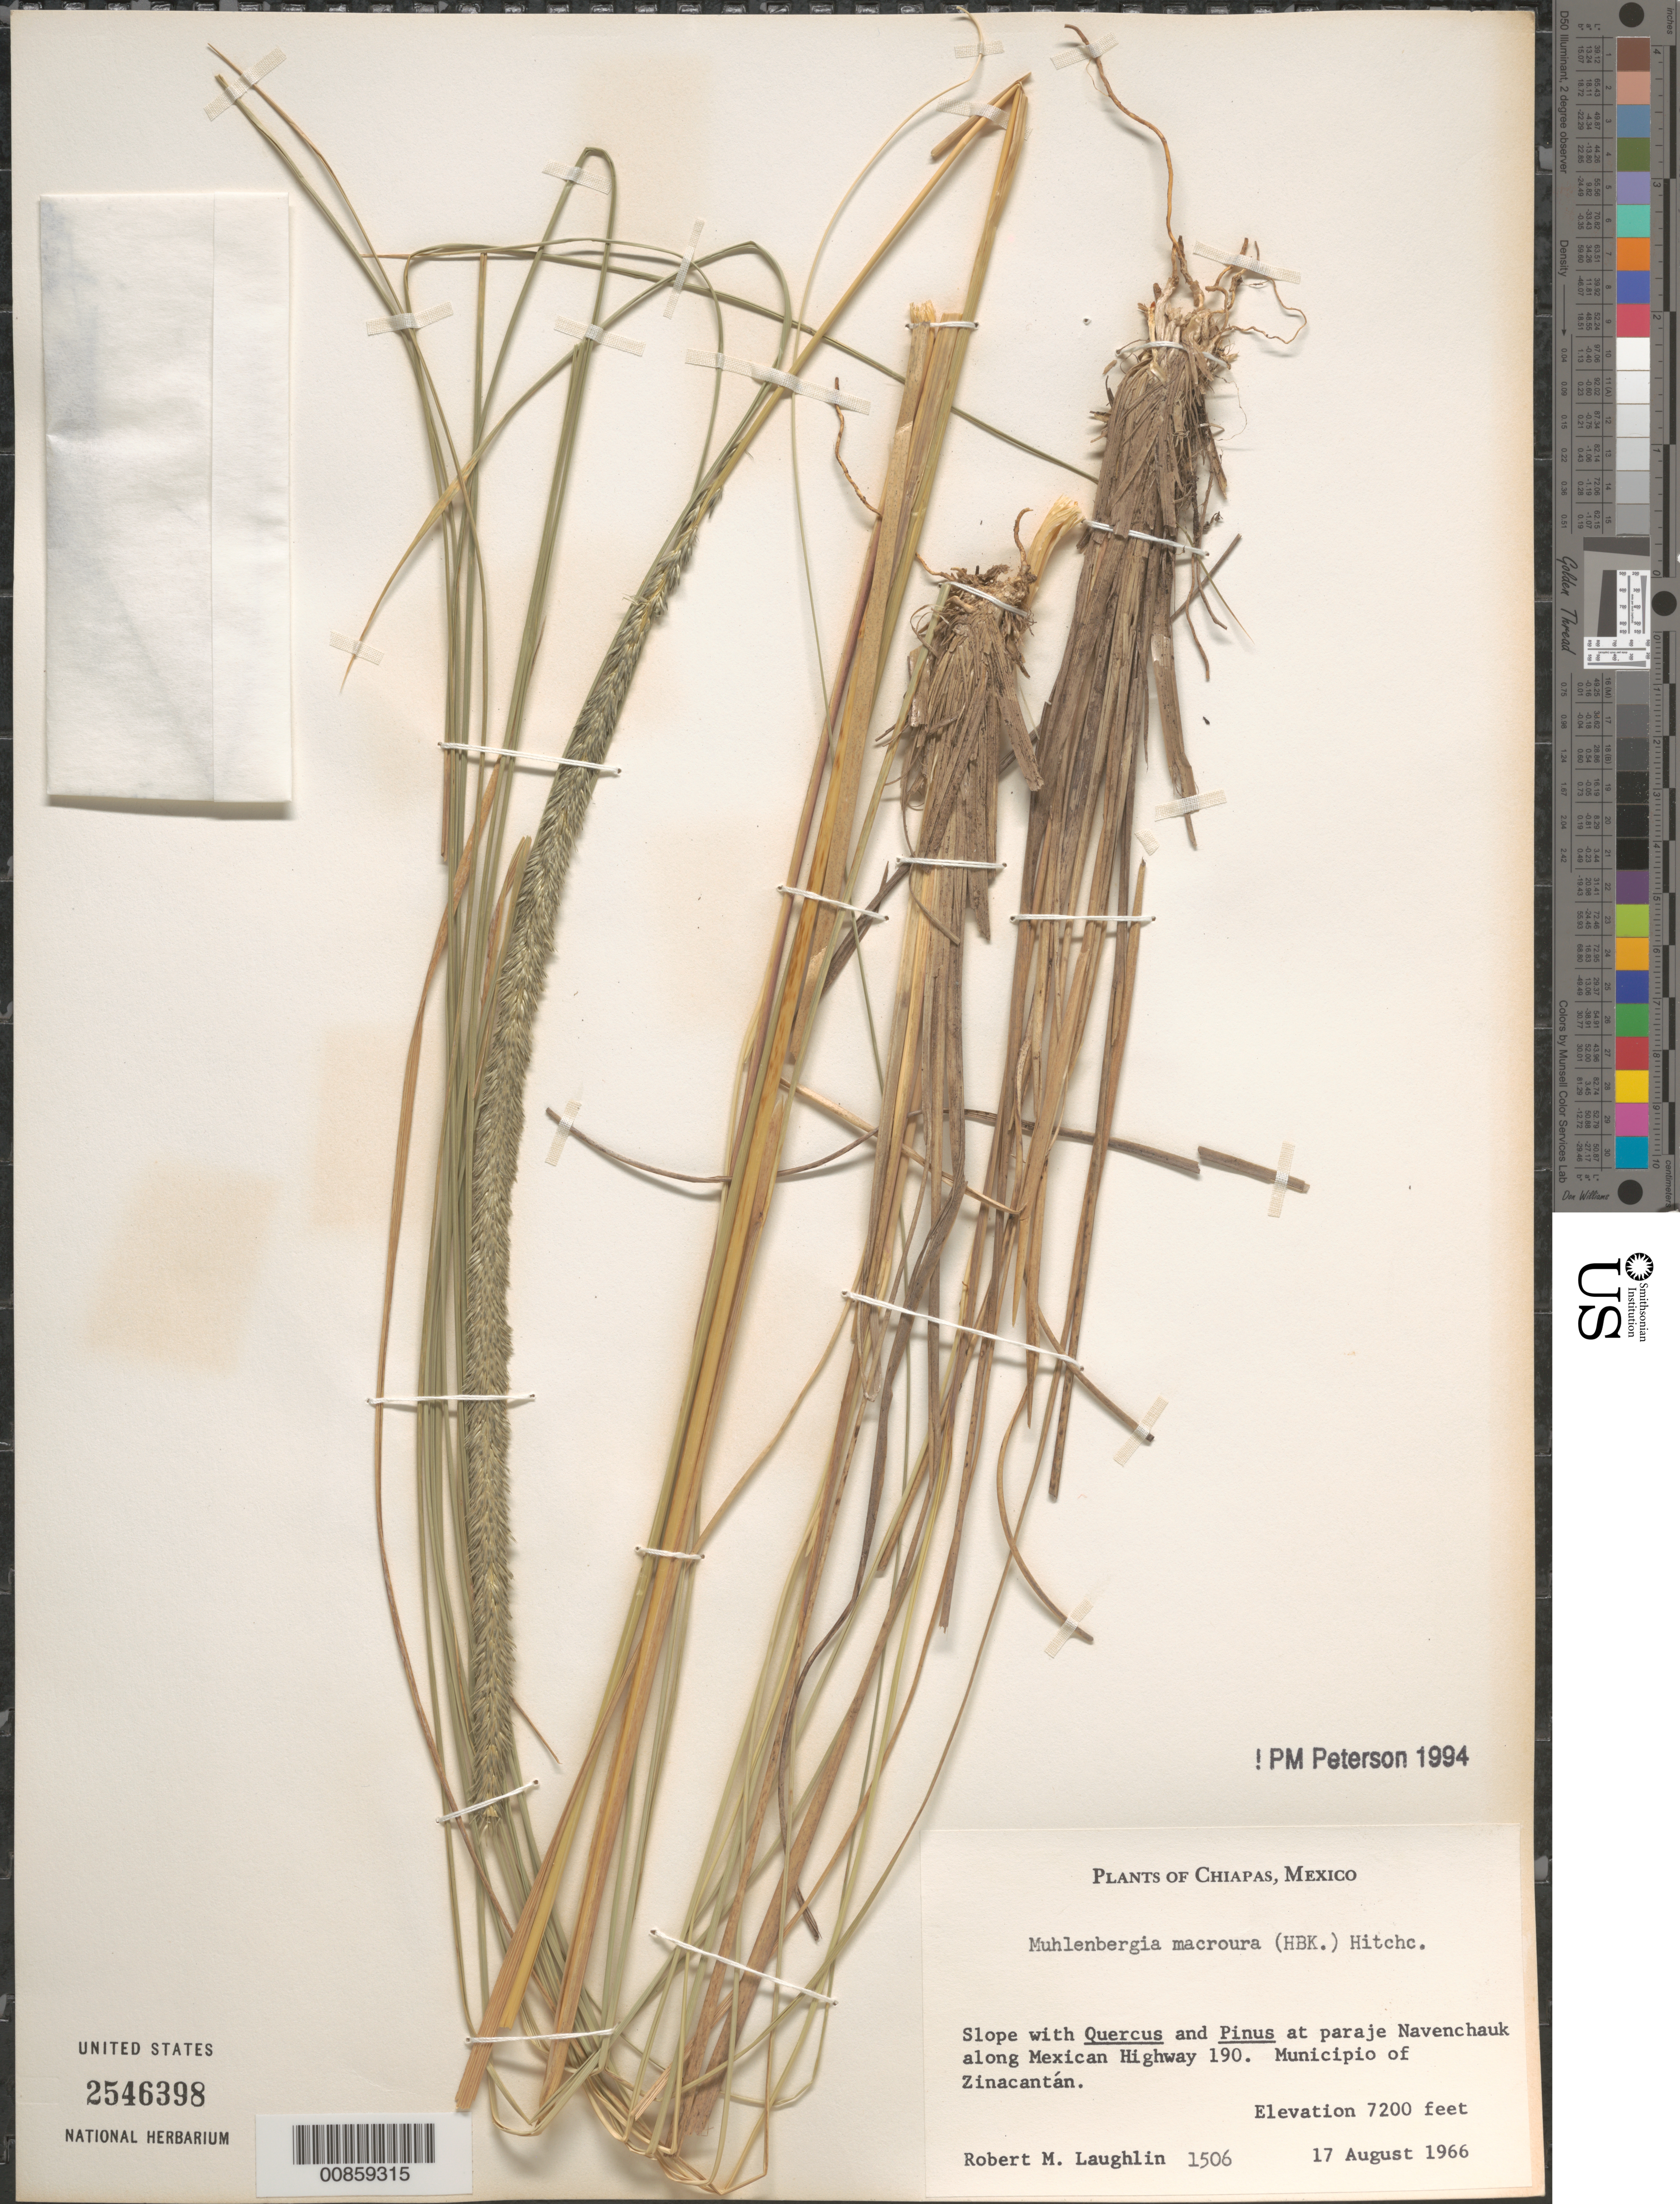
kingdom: Plantae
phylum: Tracheophyta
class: Liliopsida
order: Poales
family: Poaceae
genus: Muhlenbergia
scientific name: Muhlenbergia macroura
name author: (Kunth) Hitchc.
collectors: R. M. Laughlin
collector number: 1506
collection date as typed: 17 Aug 1966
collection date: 1966-08-17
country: Mexico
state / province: Chiapas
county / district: Zinacantan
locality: Paraje Navenchauk, along Mexican Hwy 190, mpio. Zinacantán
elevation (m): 2195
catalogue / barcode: US 2546398